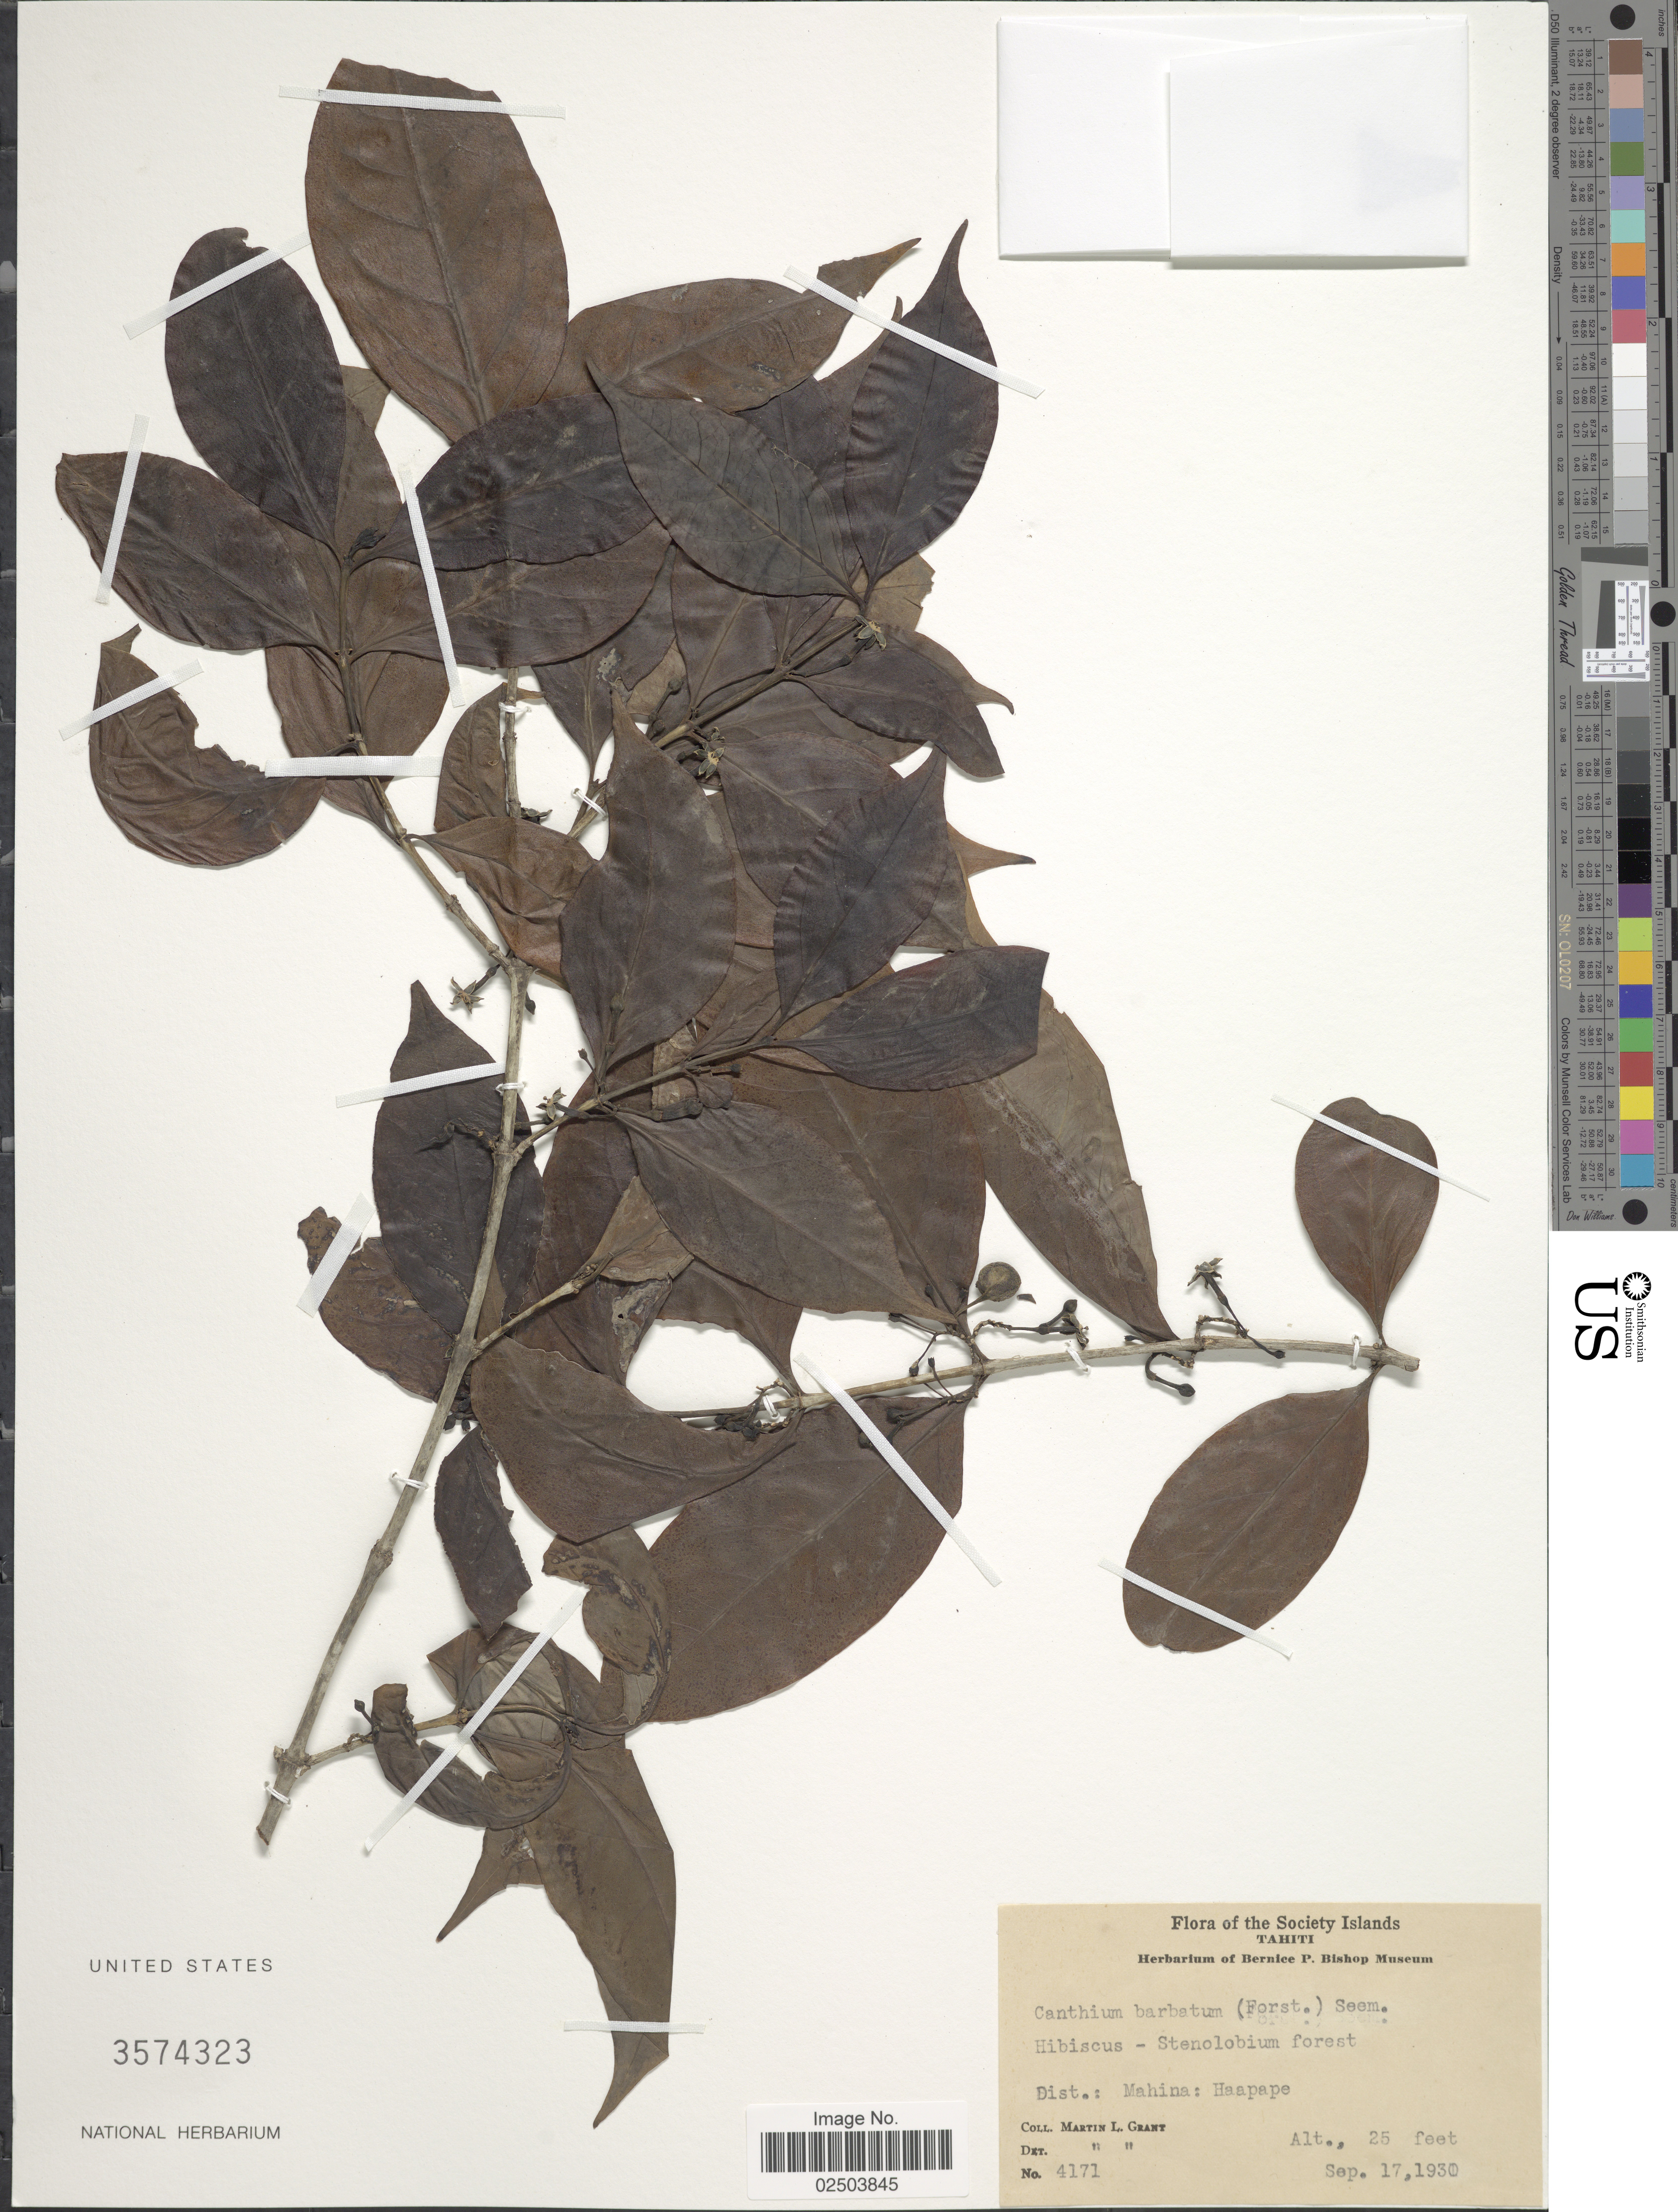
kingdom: Plantae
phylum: Tracheophyta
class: Magnoliopsida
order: Gentianales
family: Rubiaceae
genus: Cyclophyllum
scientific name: Cyclophyllum barbatum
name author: (G. Forst.) N. Hallé & J. Florence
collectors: M. L. Grant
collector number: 4171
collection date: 1930-09-17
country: French Polynesia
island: Tahiti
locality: Society Islands, Tahiti. Dist.: Mahina: Haapape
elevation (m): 8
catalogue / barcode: US 3574323